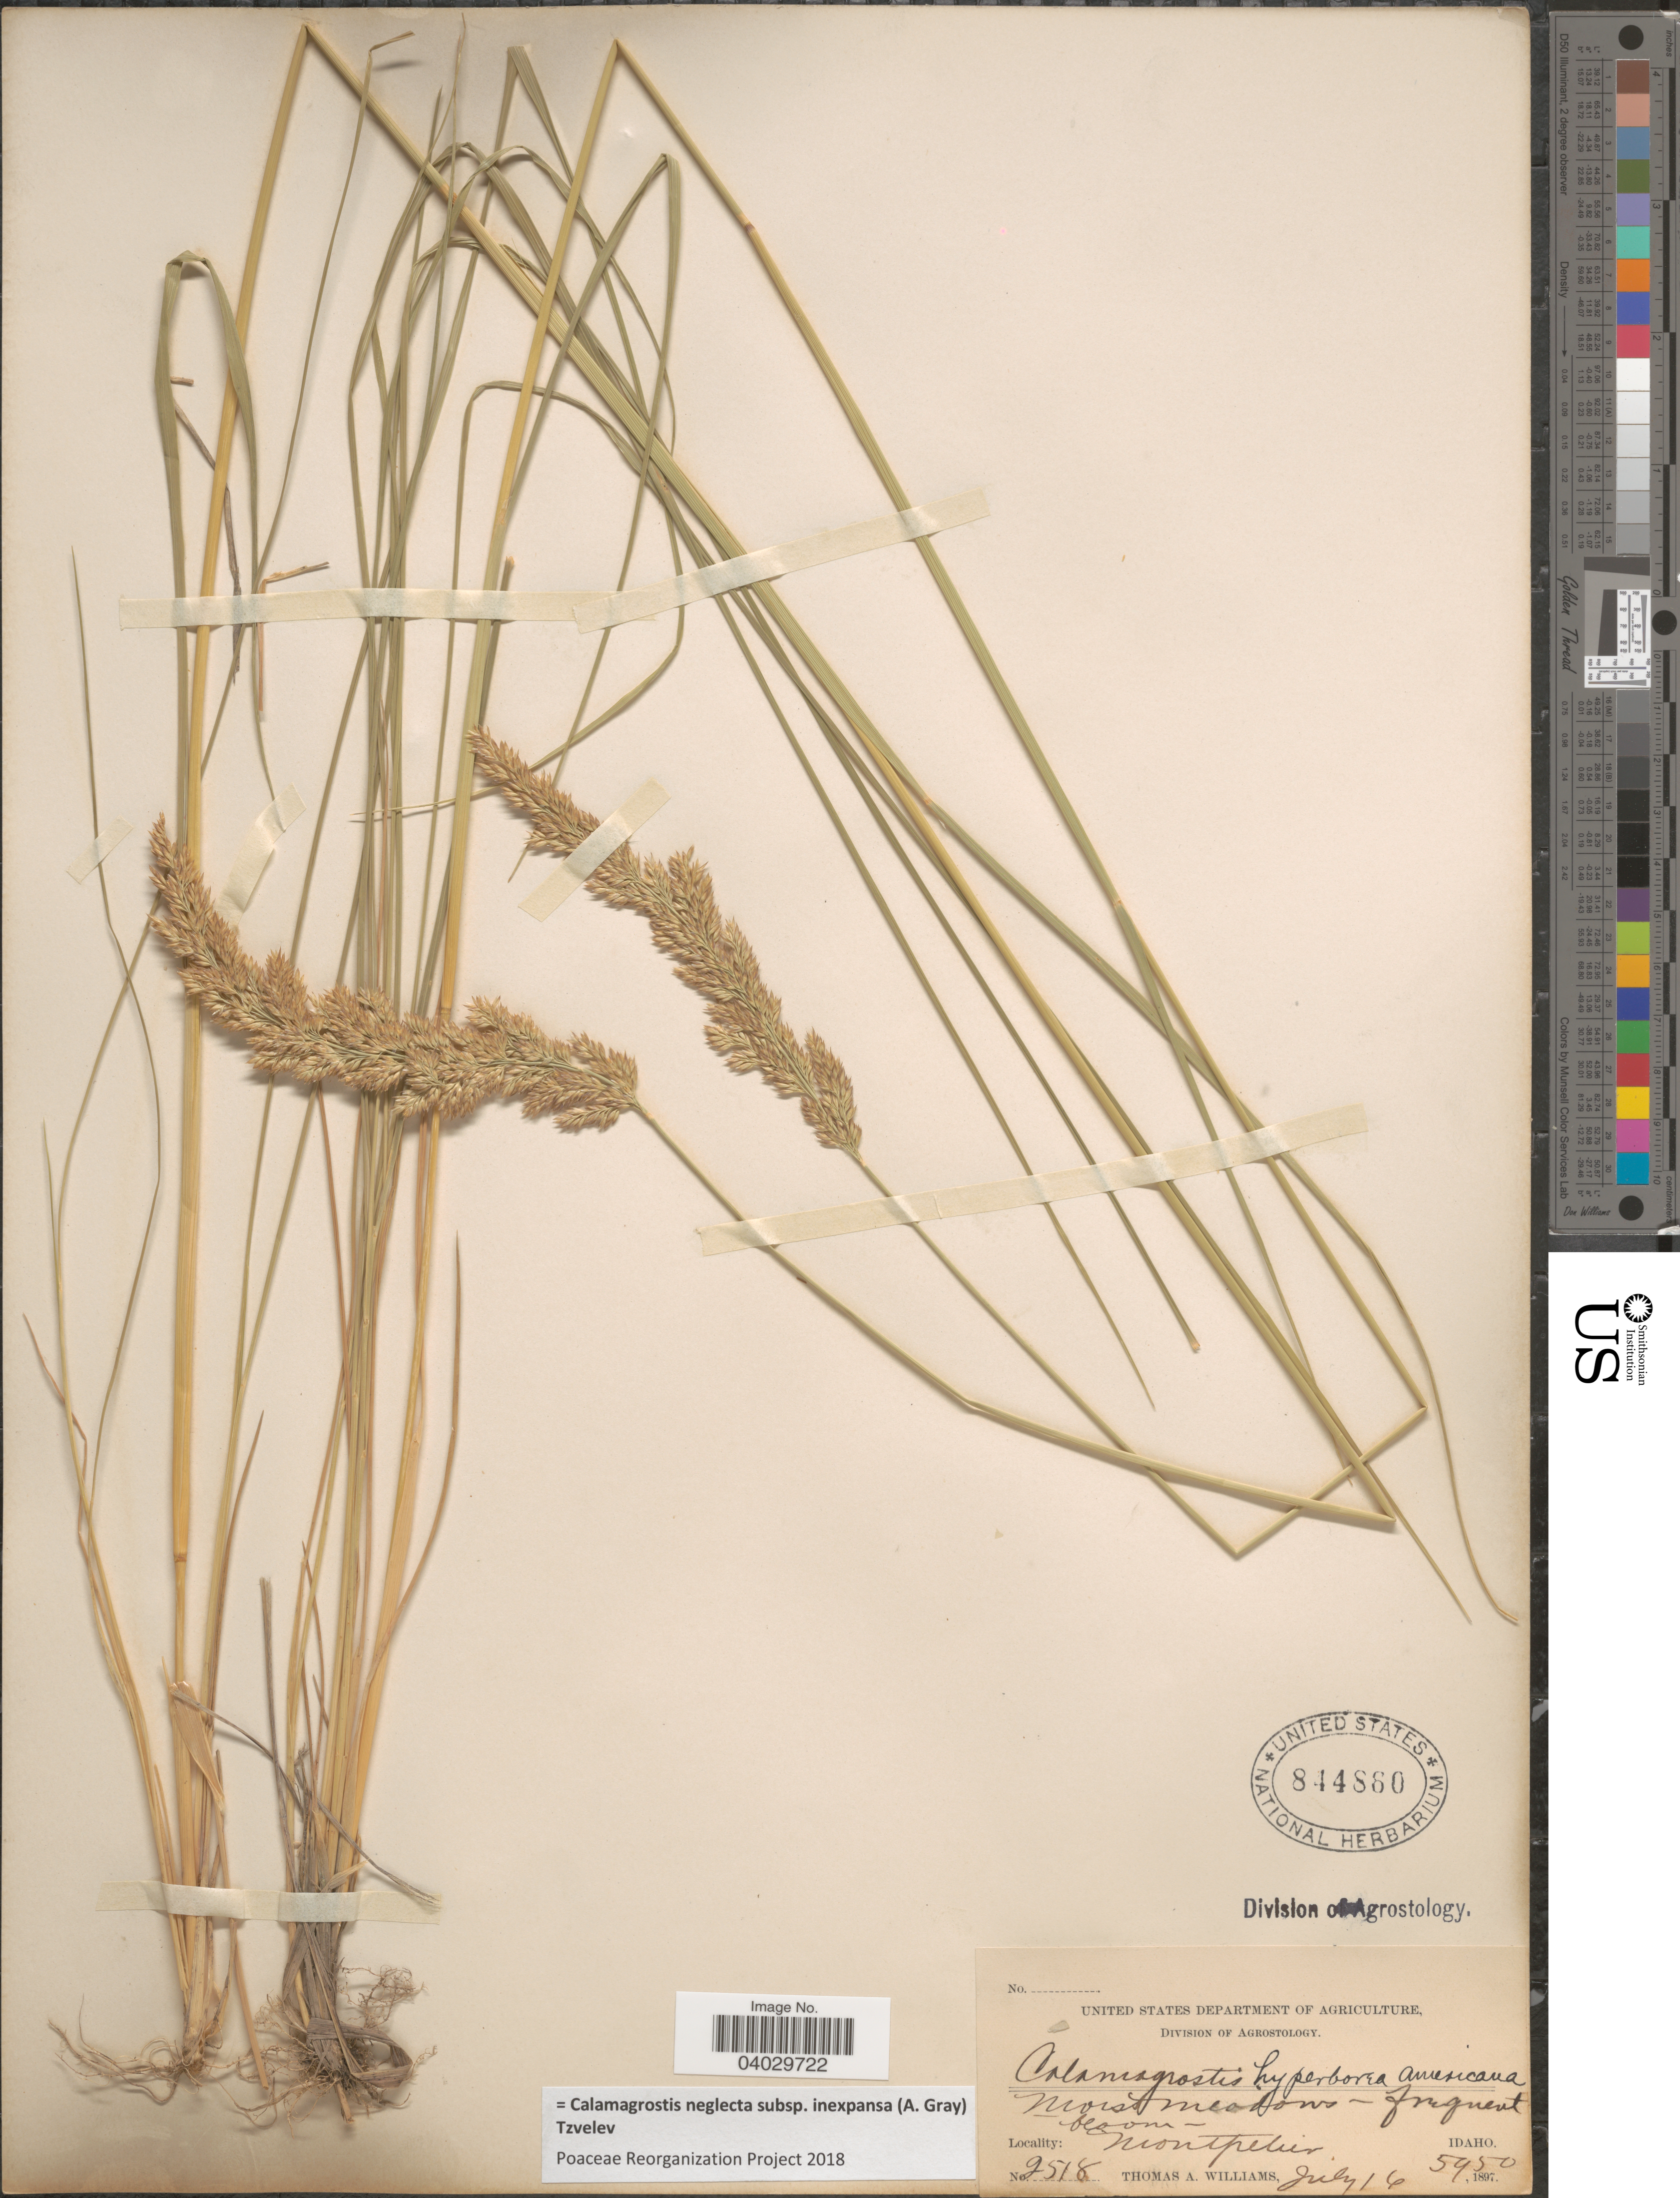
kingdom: Plantae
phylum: Tracheophyta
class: Liliopsida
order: Poales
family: Poaceae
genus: Calamagrostis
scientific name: Calamagrostis neglecta subsp. inexpansa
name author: (A. Gray) Tzvelev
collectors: T. A. Williams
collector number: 2518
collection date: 1897-07-16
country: United States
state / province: Idaho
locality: Montpelier.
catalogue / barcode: US 844860